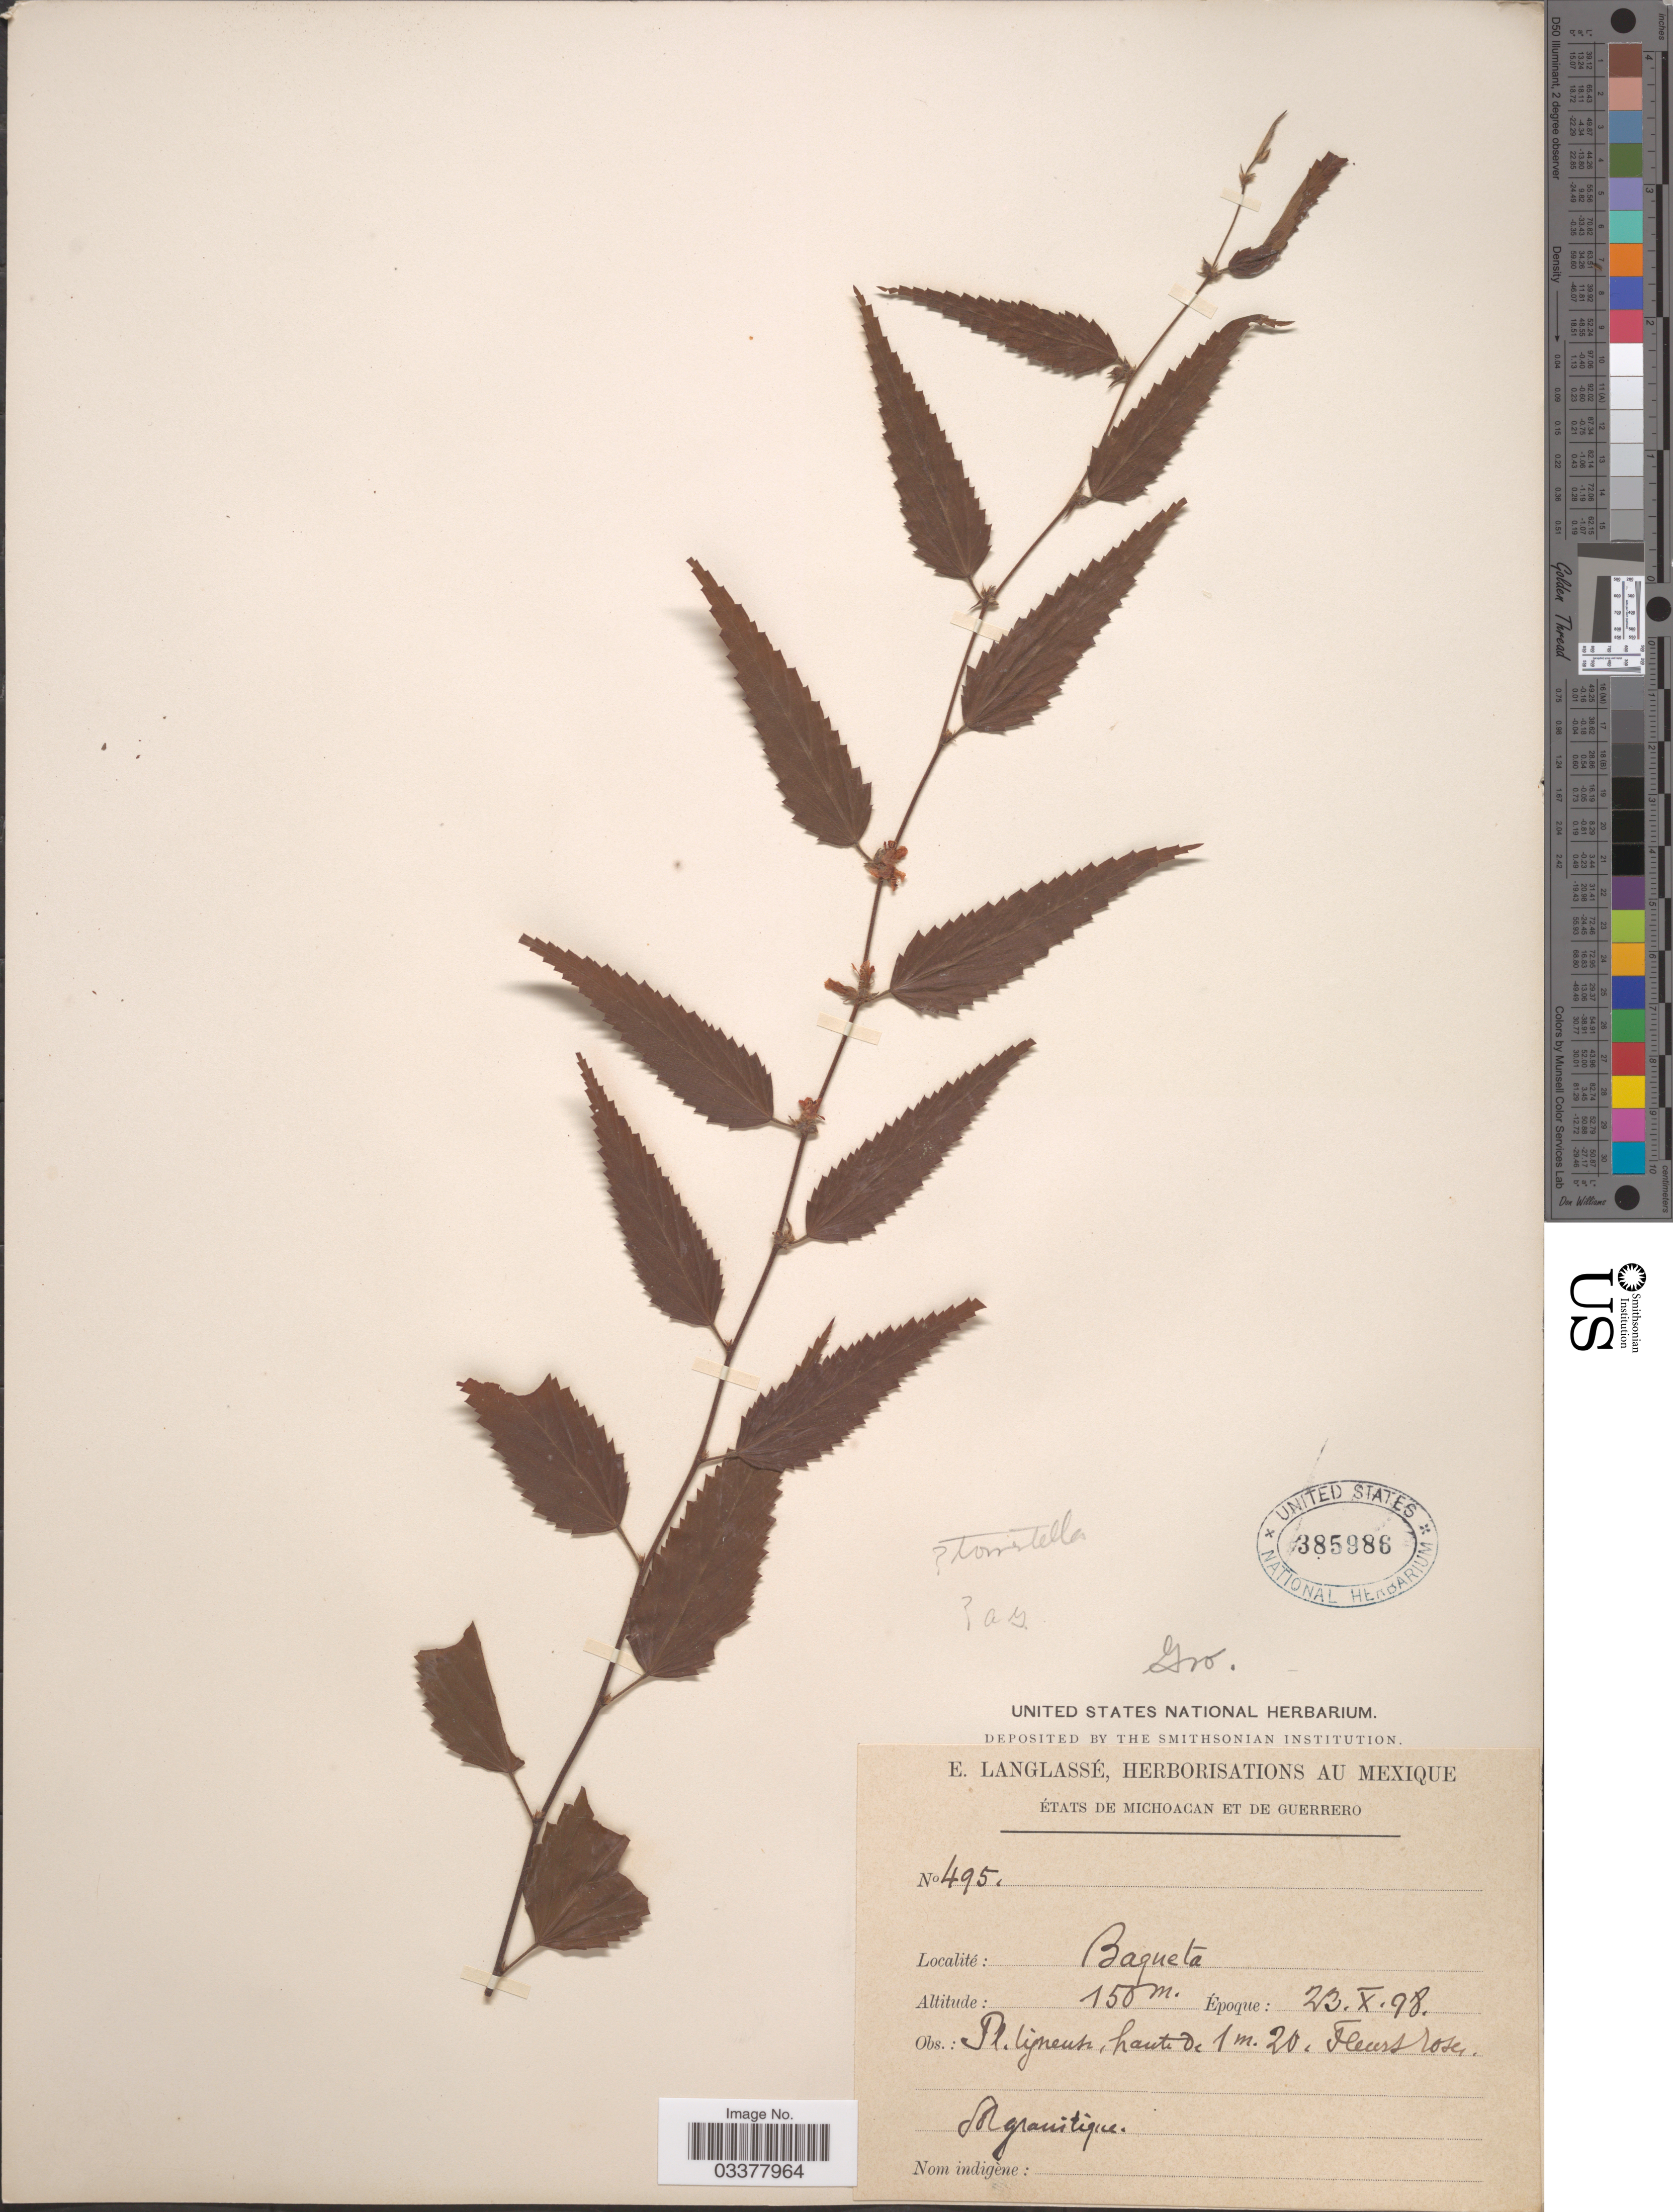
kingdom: Plantae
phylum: Tracheophyta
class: Magnoliopsida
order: Malvales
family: Malvaceae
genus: Melochia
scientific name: Melochia tomentella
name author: (C. Presl) Hemsl.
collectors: E. Langlassé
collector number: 495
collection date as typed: Transcribed d/m/y: 23/10/98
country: Mexico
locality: États de Michoacan et de Guerrero. Baqueta.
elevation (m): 150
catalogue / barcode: US 385986